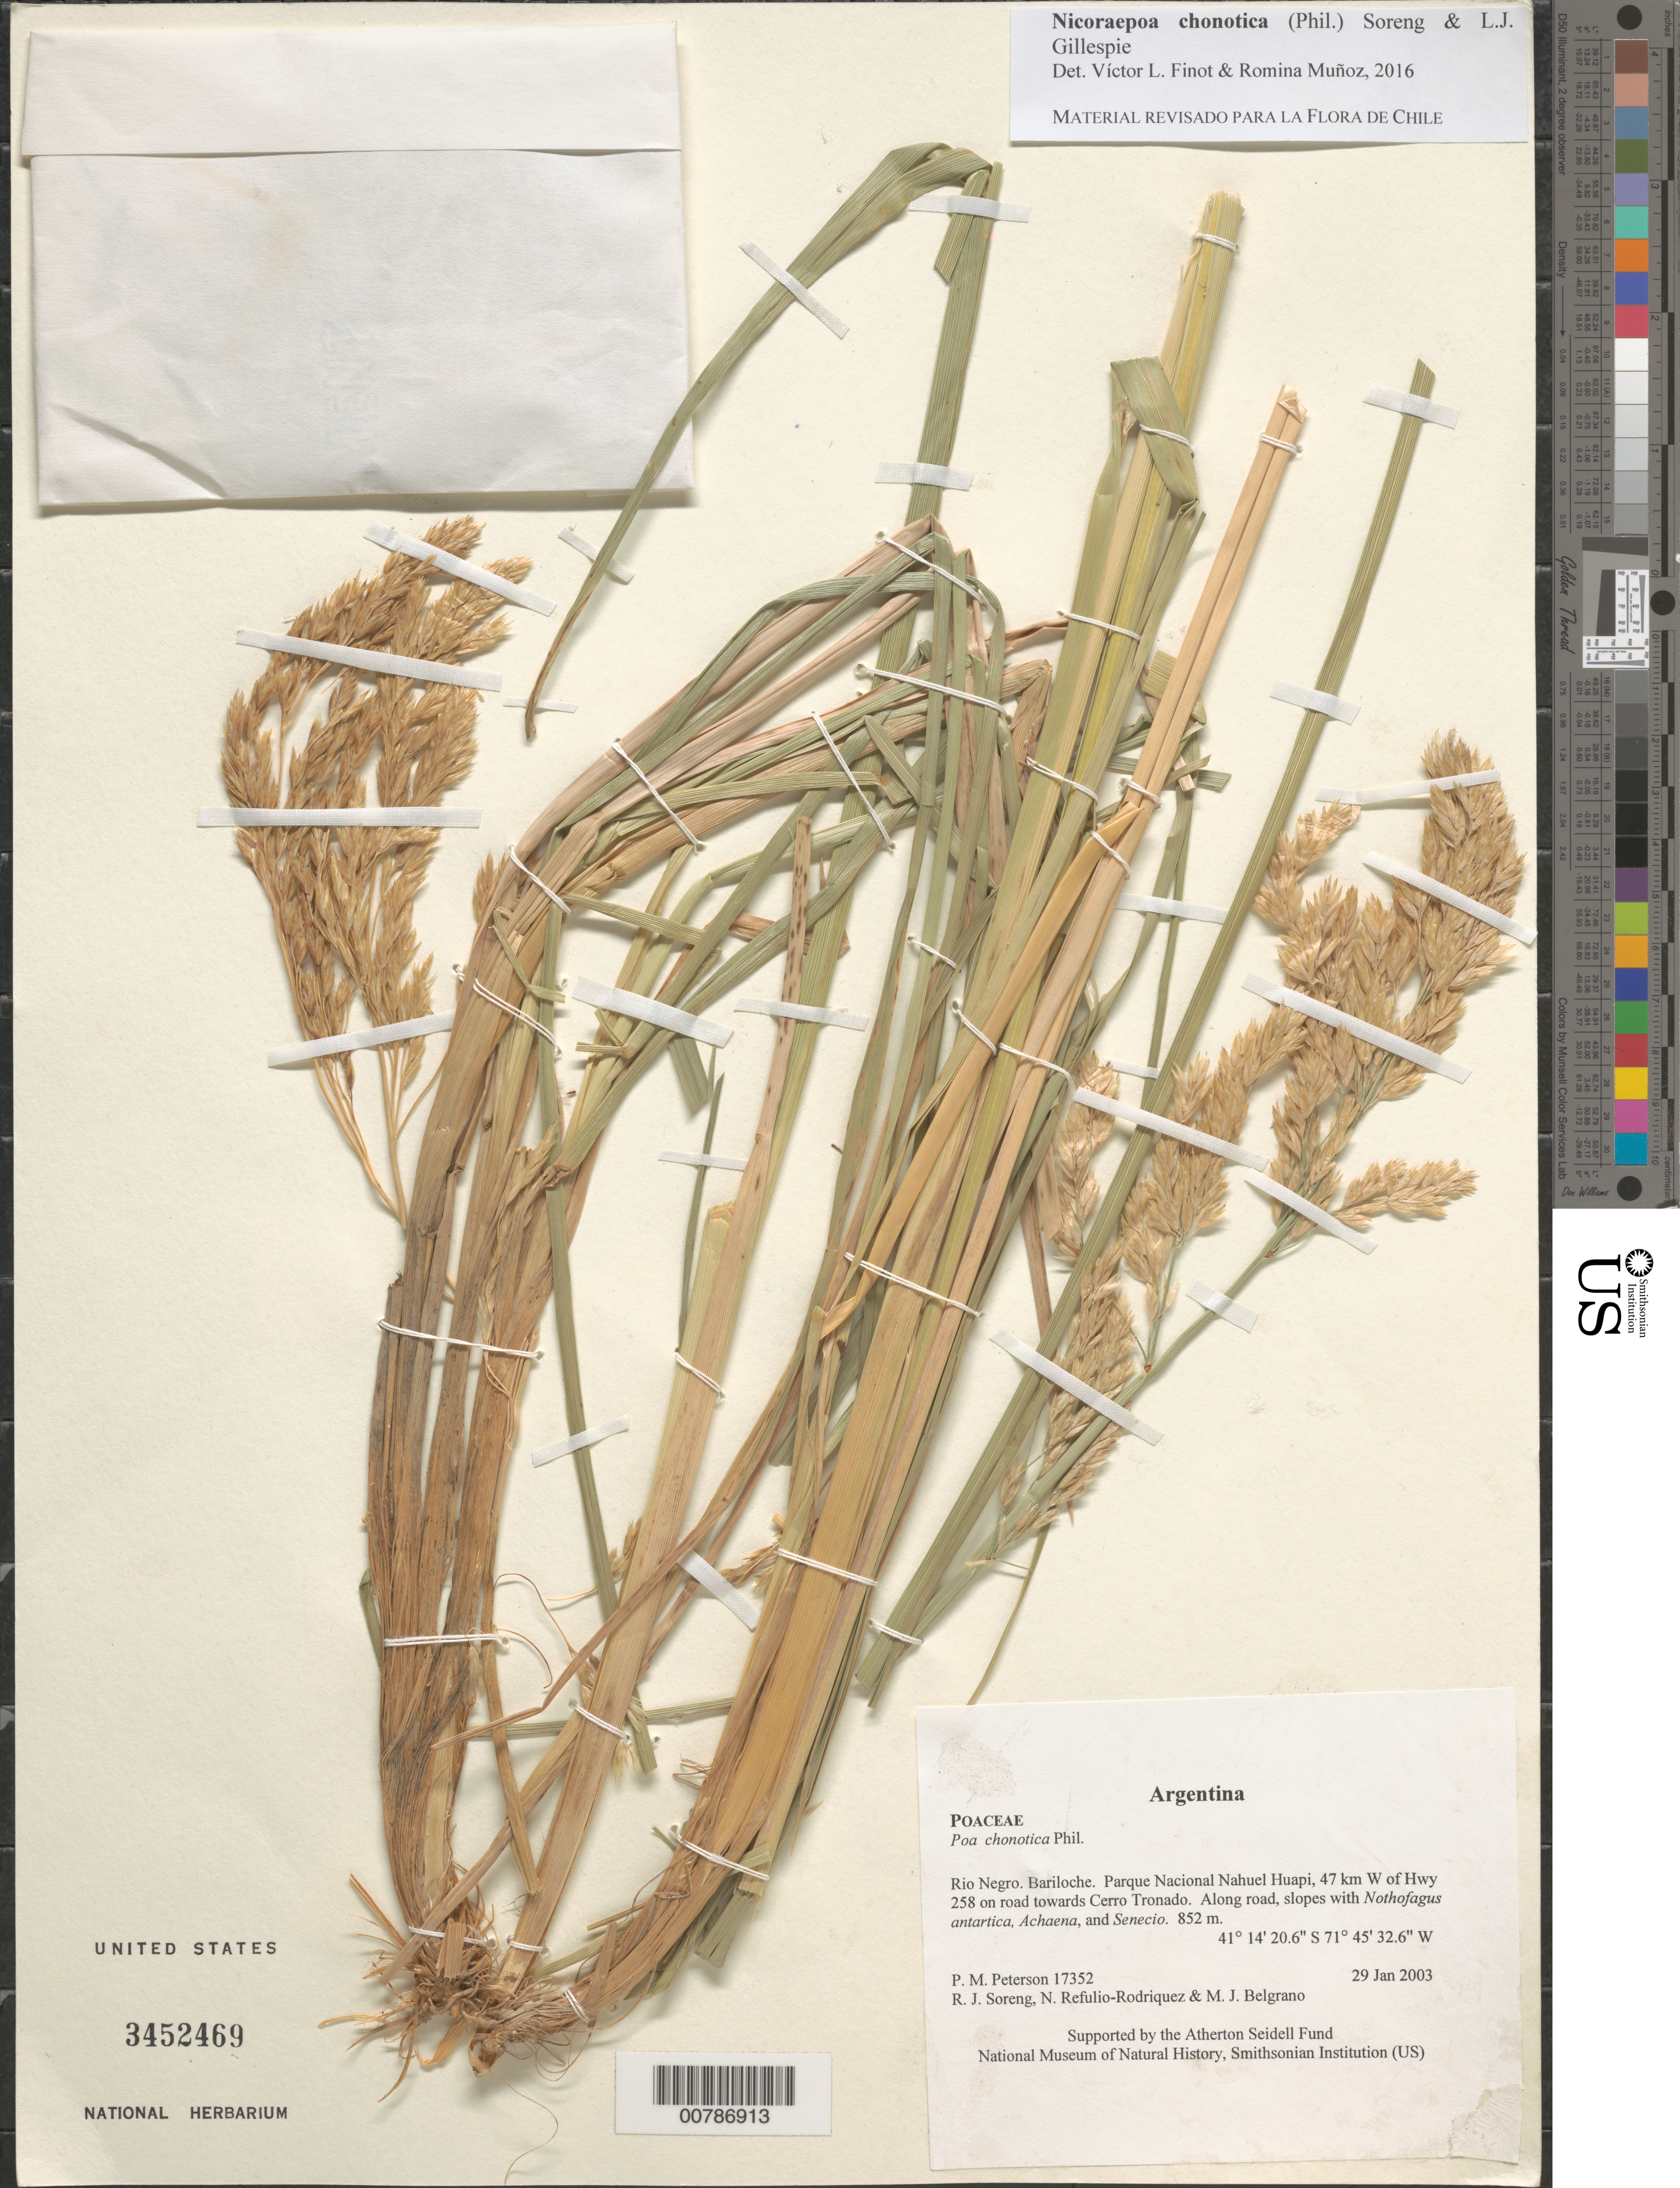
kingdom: Plantae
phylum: Tracheophyta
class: Liliopsida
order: Poales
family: Poaceae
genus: Nicoraepoa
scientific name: Nicoraepoa chonotica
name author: (Phil.) Soreng & L.J. Gillespie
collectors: P. M. Peterson, R. J. Soreng, N. Refulio-Rodríguez & M. Belgrano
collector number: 17352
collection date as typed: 29 Jan 2003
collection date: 2003-01-29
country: Argentina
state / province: Rio Negro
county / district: Bariloche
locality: Parque Nacional Nahuel Huapi, 47 km W of Hwy 258 on road towards Cerro Tronado. Along road, slopes with Nothofagus antartica, Achaena, and Senecio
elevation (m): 852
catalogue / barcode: US 3452469